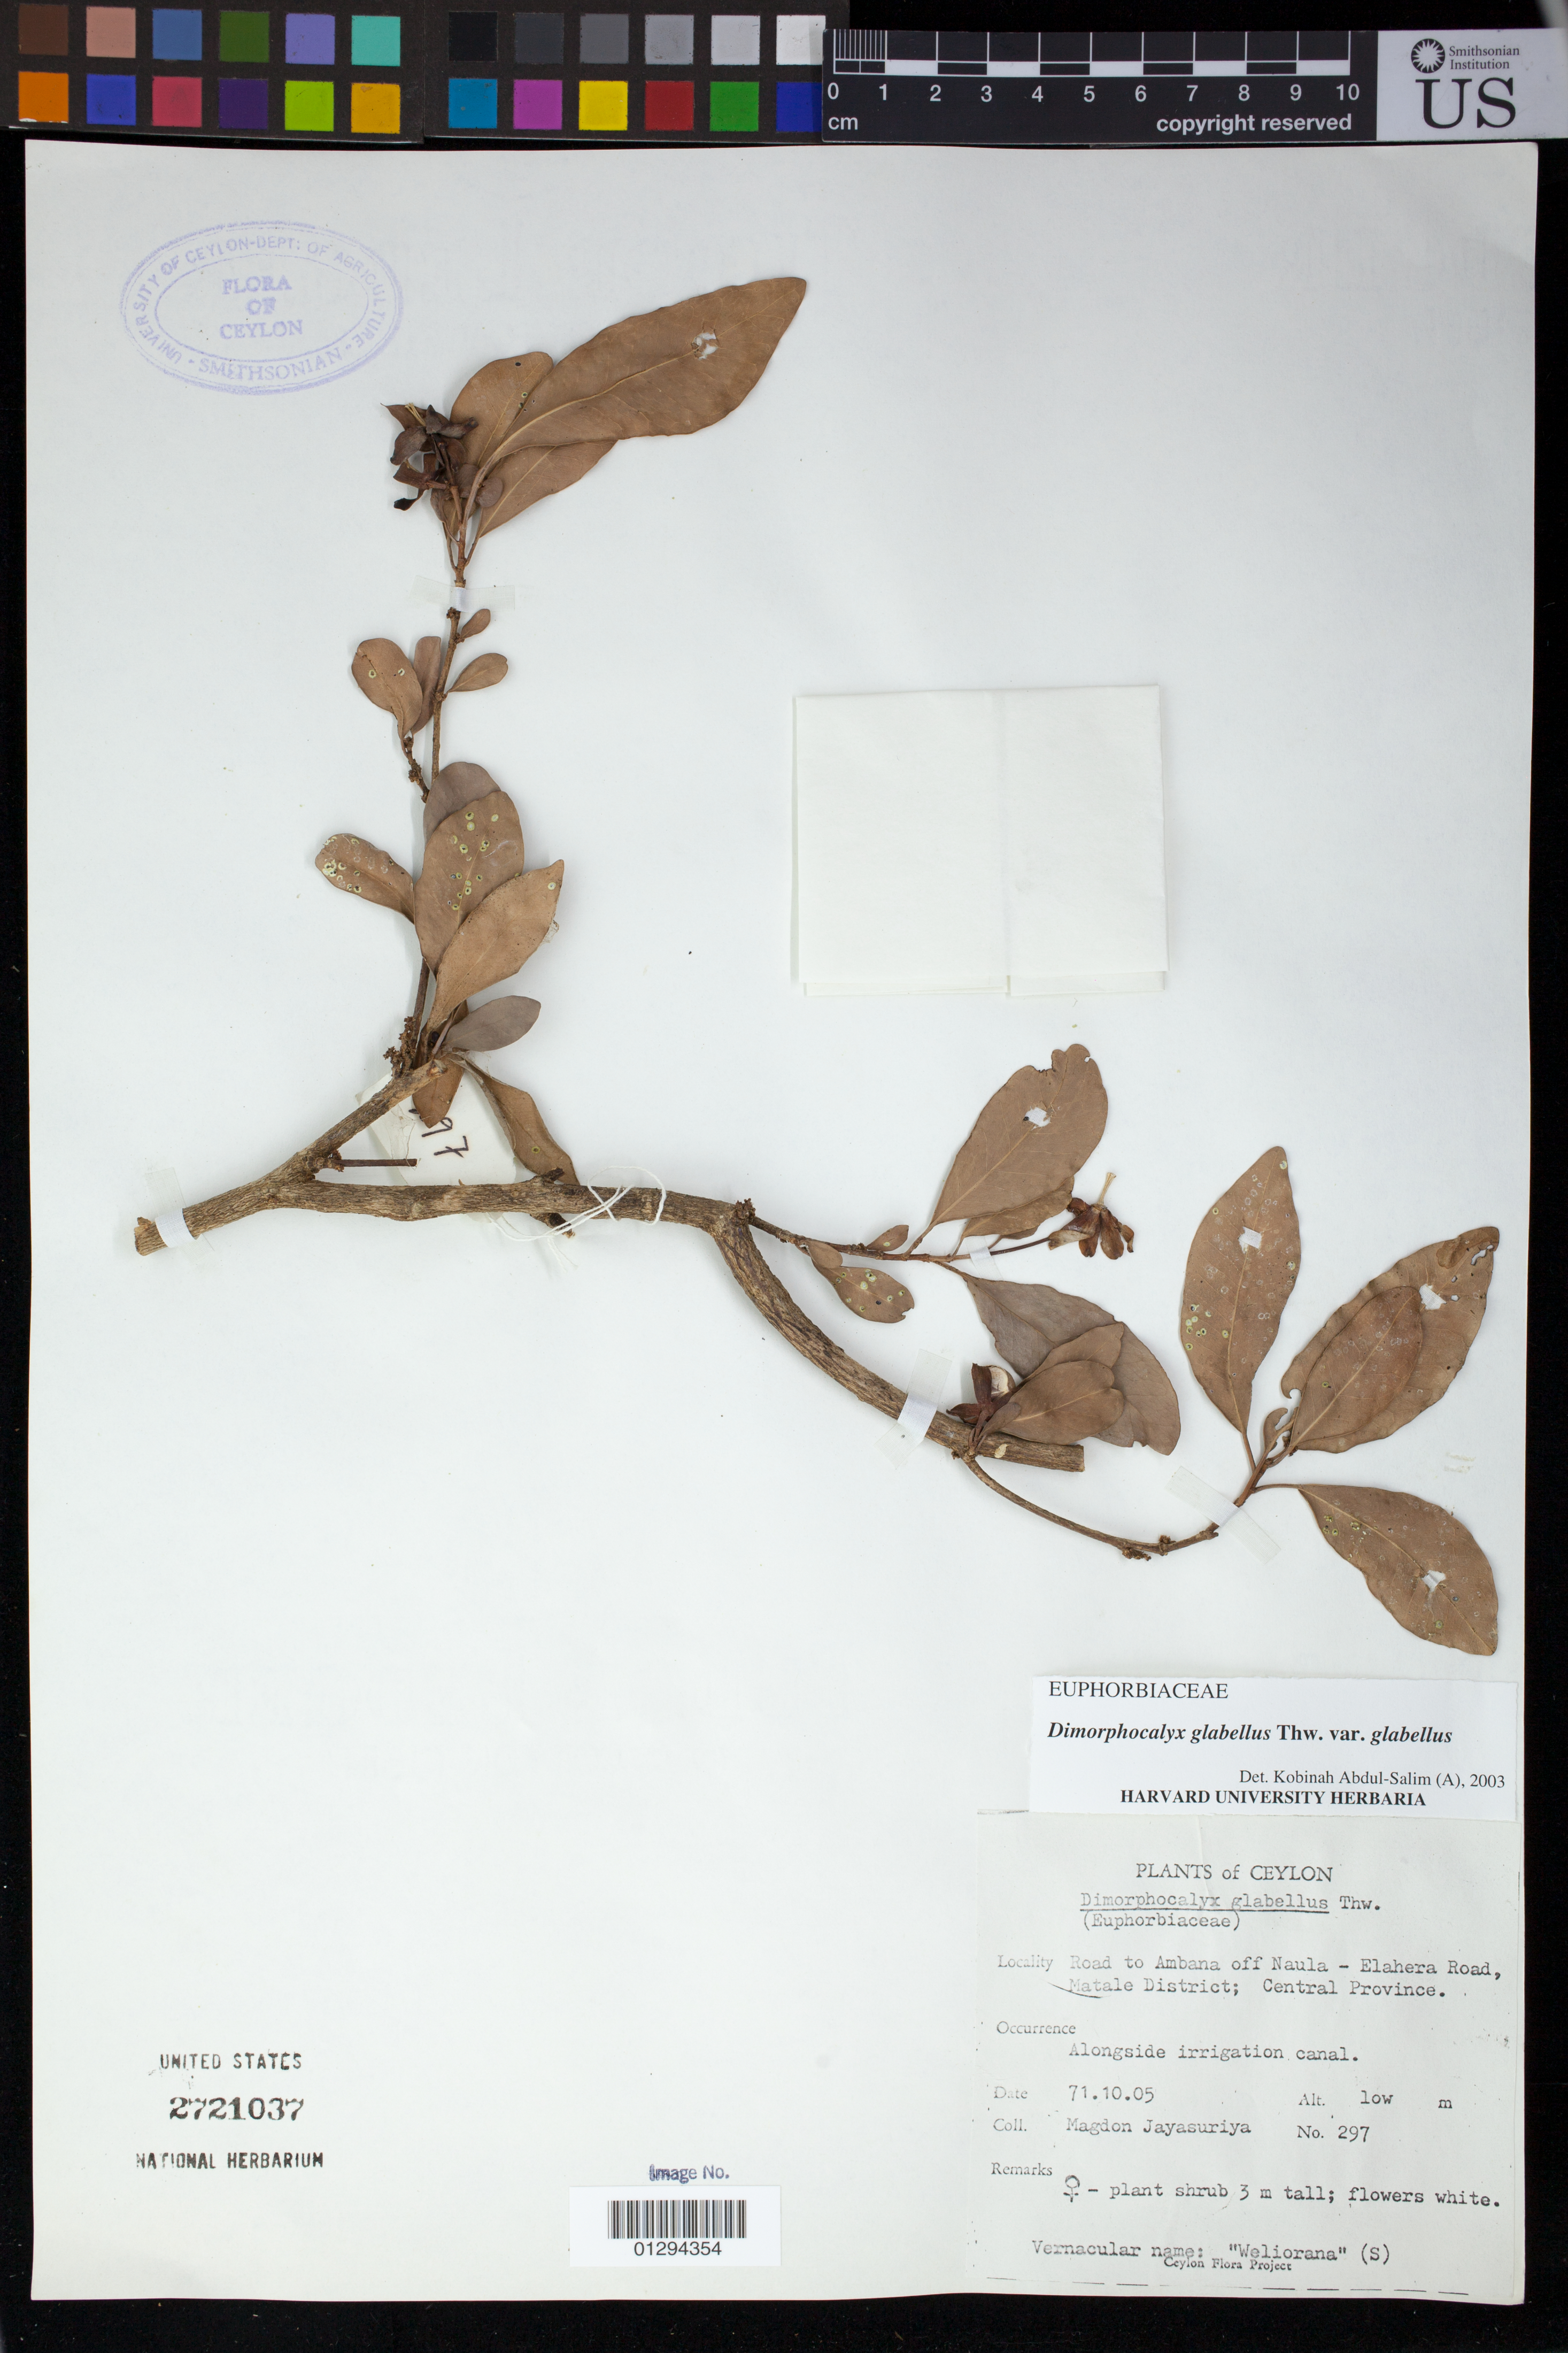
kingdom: Plantae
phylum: Tracheophyta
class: Magnoliopsida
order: Malpighiales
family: Euphorbiaceae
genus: Dimorphocalyx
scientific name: Dimorphocalyx glabellus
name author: Thwaites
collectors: M. Jayasuriya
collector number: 297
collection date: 1971-10-05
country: Sri Lanka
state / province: Central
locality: Road to Ambana off Naula - Elahera Road, Matale District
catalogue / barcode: US 2721037